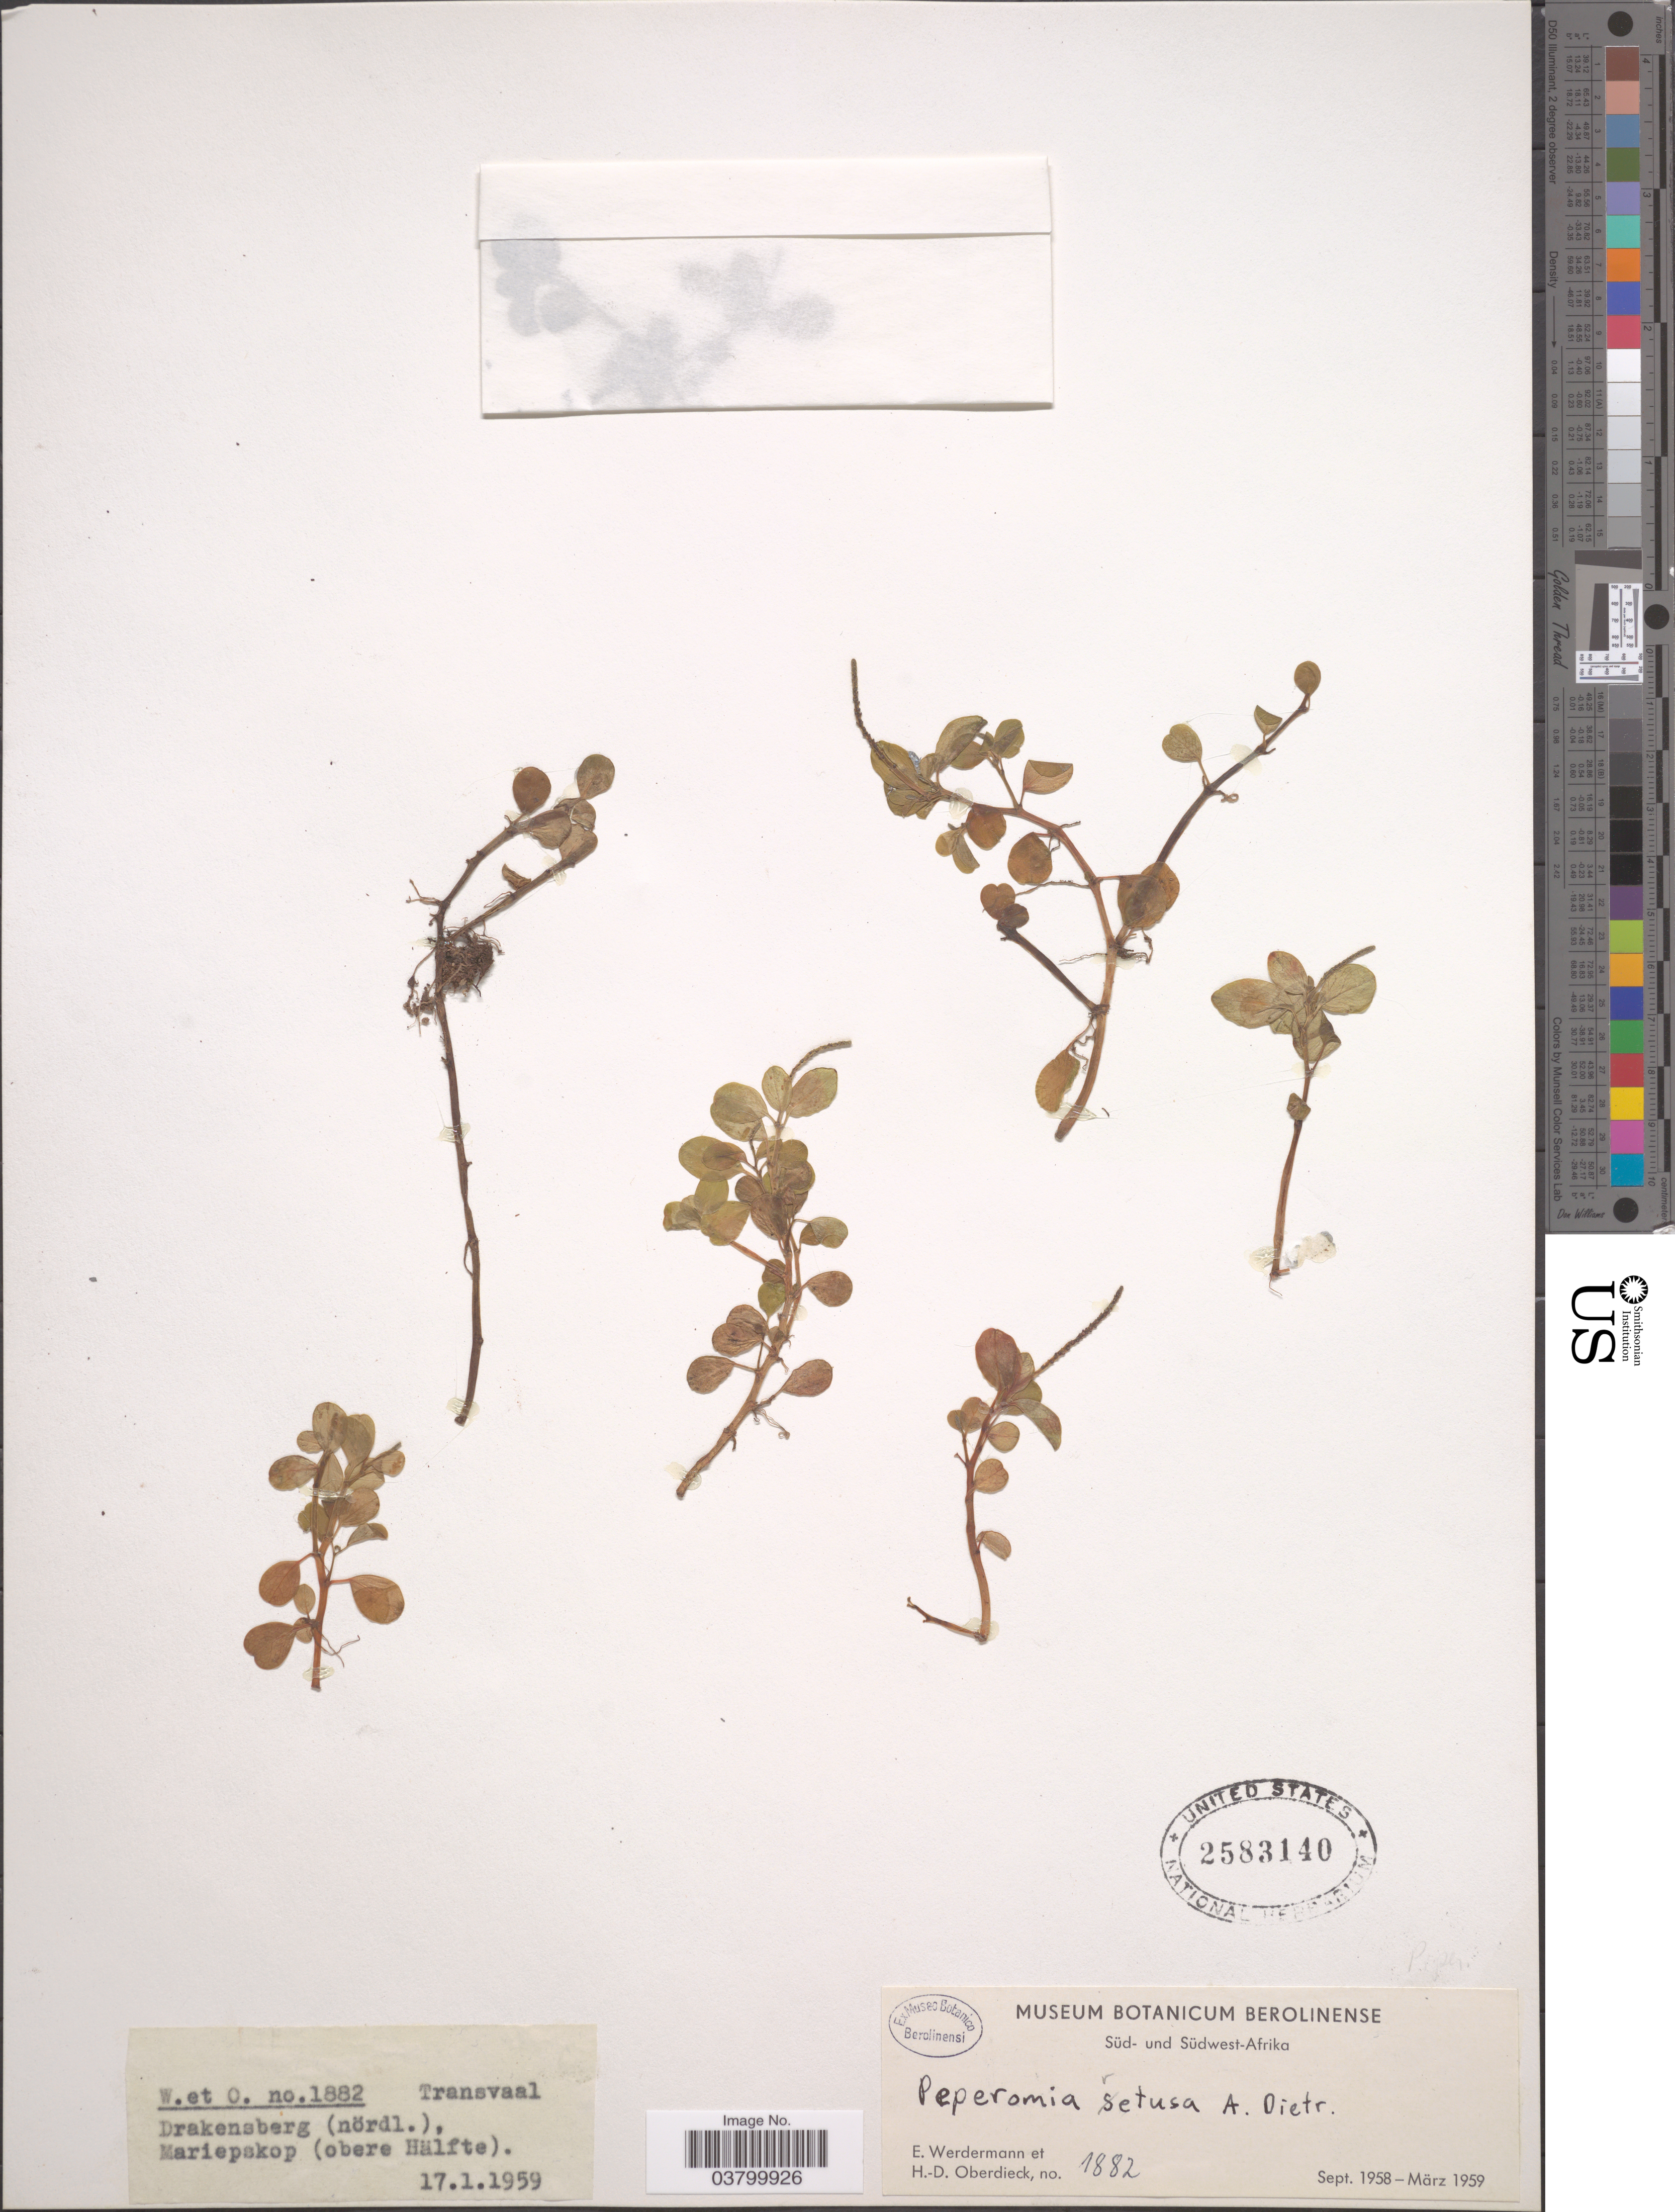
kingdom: Plantae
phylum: Tracheophyta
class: Magnoliopsida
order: Piperales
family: Piperaceae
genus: Peperomia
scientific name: Peperomia retusa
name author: (L. f.) A. Dietr.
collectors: E. Werdermann & H. Oberdieck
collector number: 1882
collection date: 1959-01-17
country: South Africa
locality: Transvaal. Drakensberg (nördl.), Mariepskop (obere Hälfte).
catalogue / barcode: US 2583140